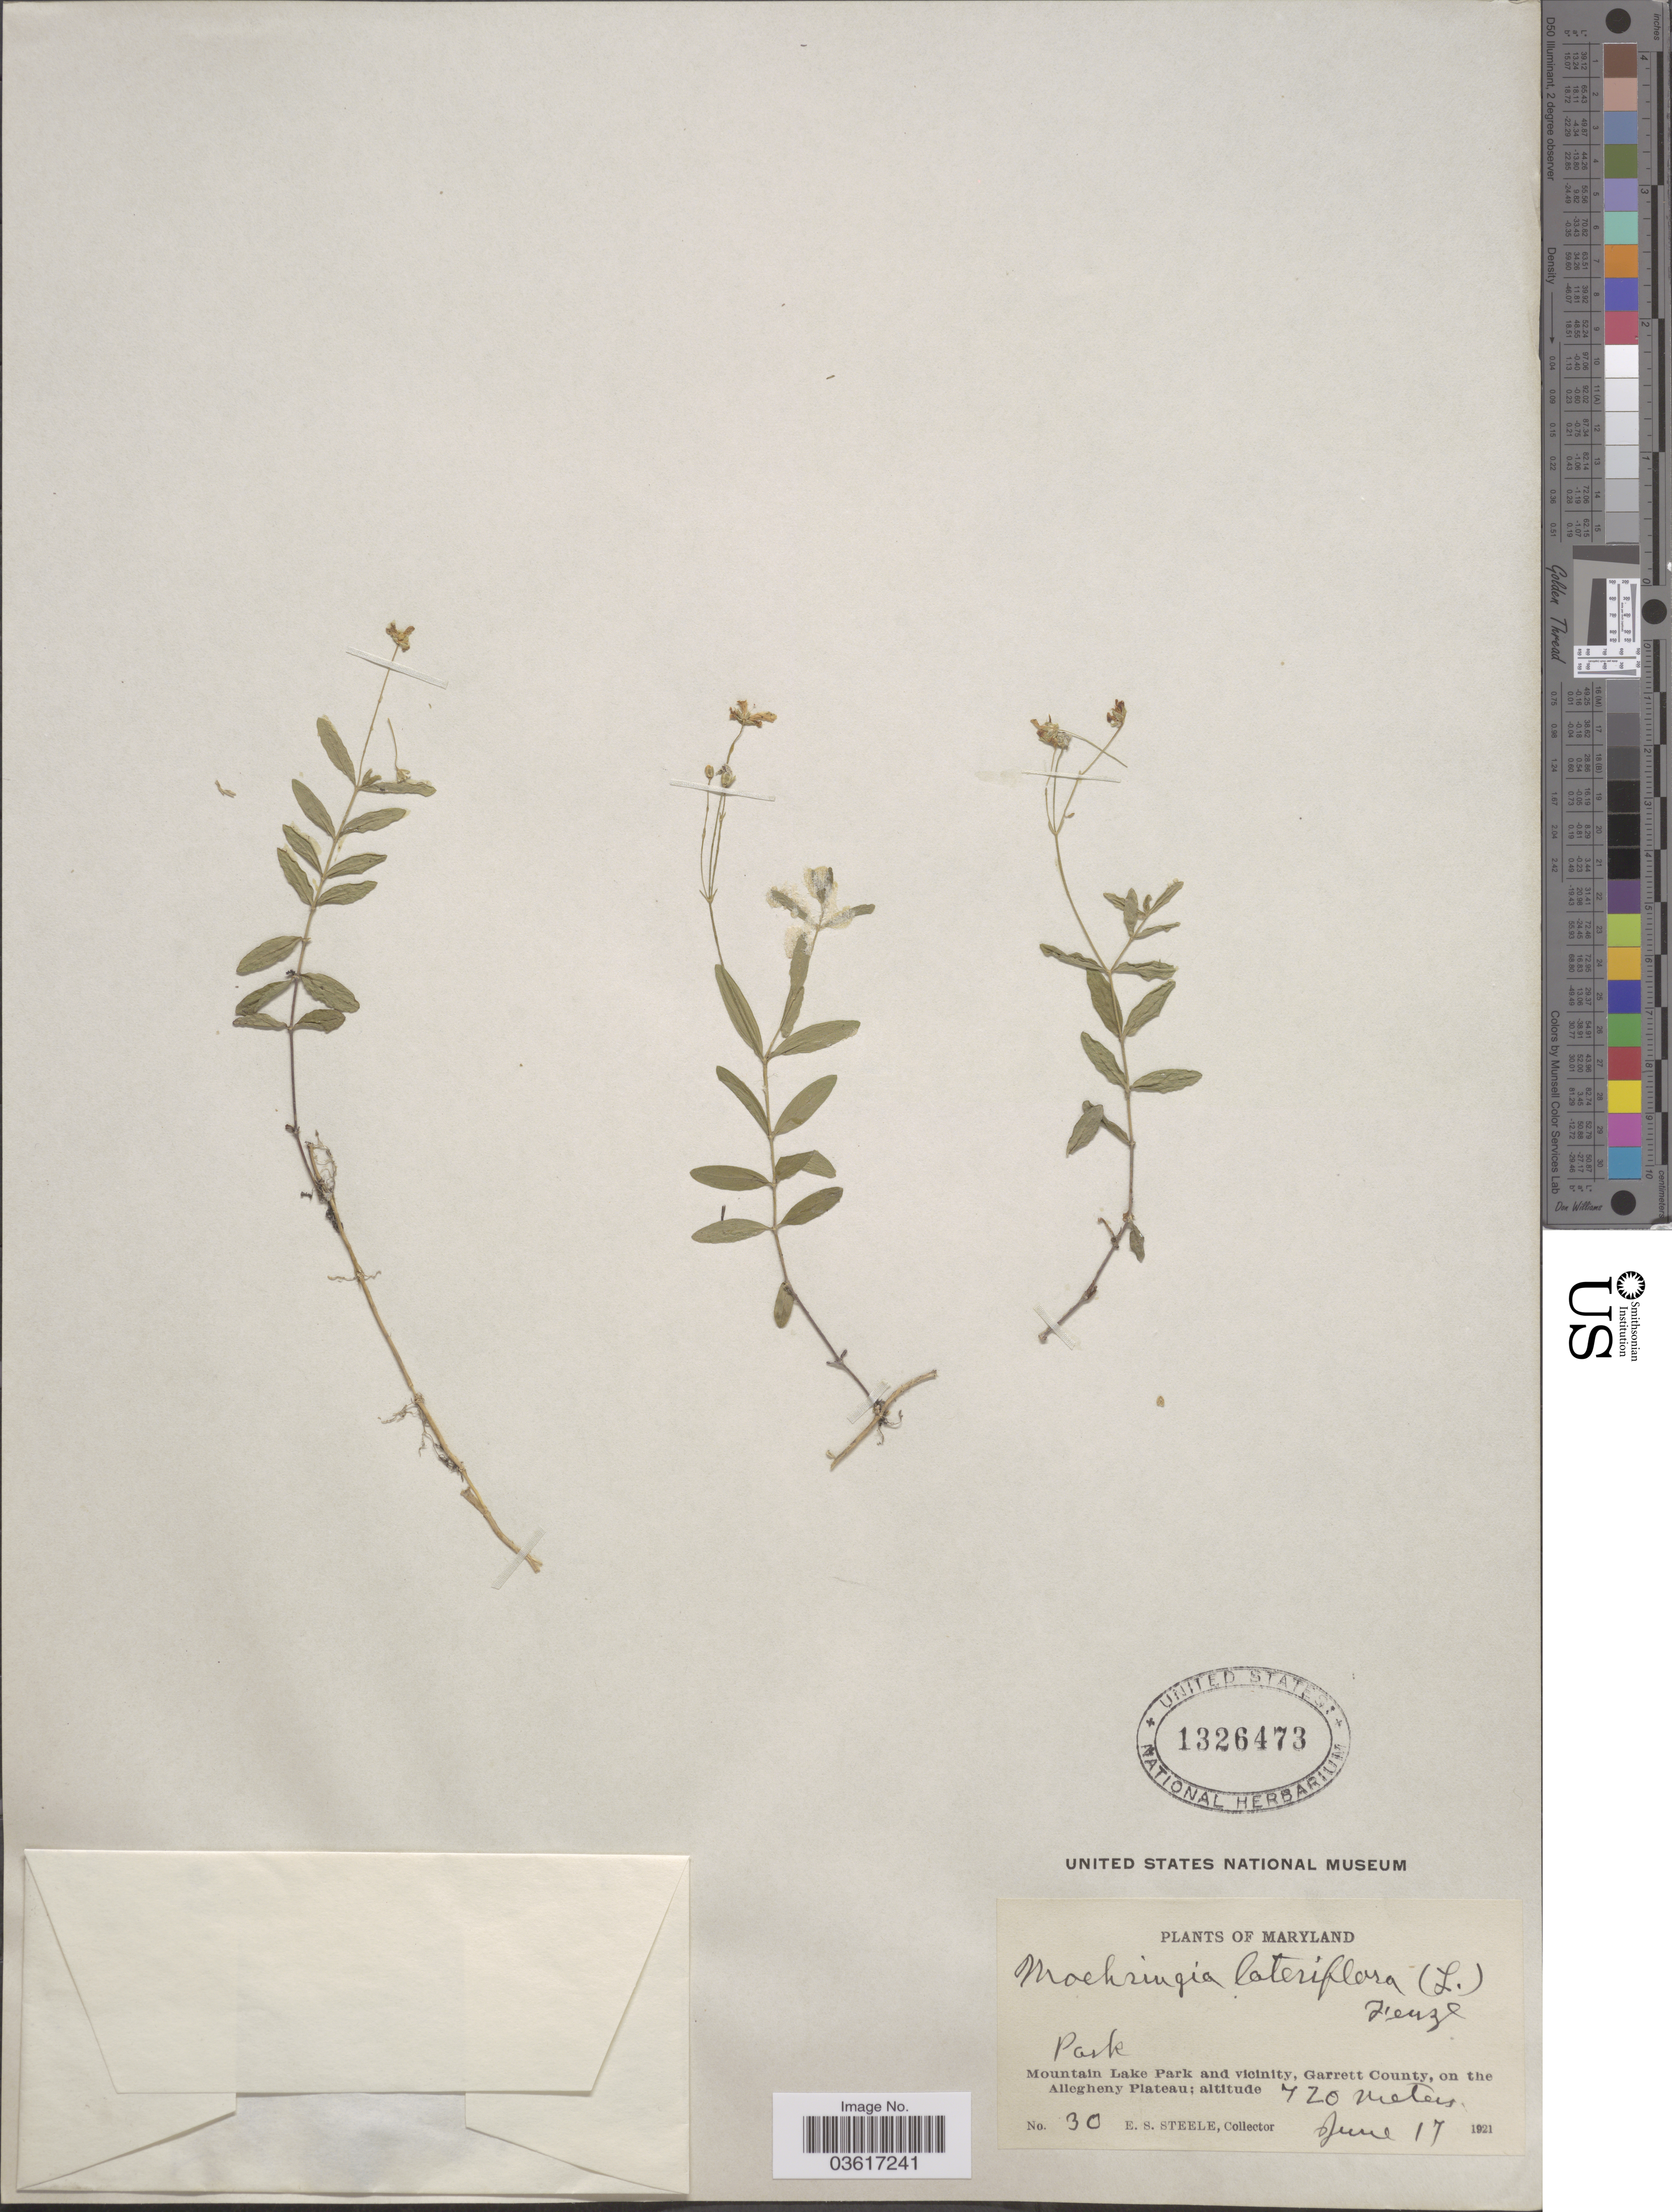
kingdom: Plantae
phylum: Tracheophyta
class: Magnoliopsida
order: Caryophyllales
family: Caryophyllaceae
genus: Moehringia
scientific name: Moehringia lateriflora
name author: (L.) Fenzl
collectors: E. Steele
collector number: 30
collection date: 1921-06-17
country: United States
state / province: Maryland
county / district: Garrett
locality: Mountain Lake Park and vicinity, Garrett County, on the Allegheny Plateau.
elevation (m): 720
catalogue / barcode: US 1326473